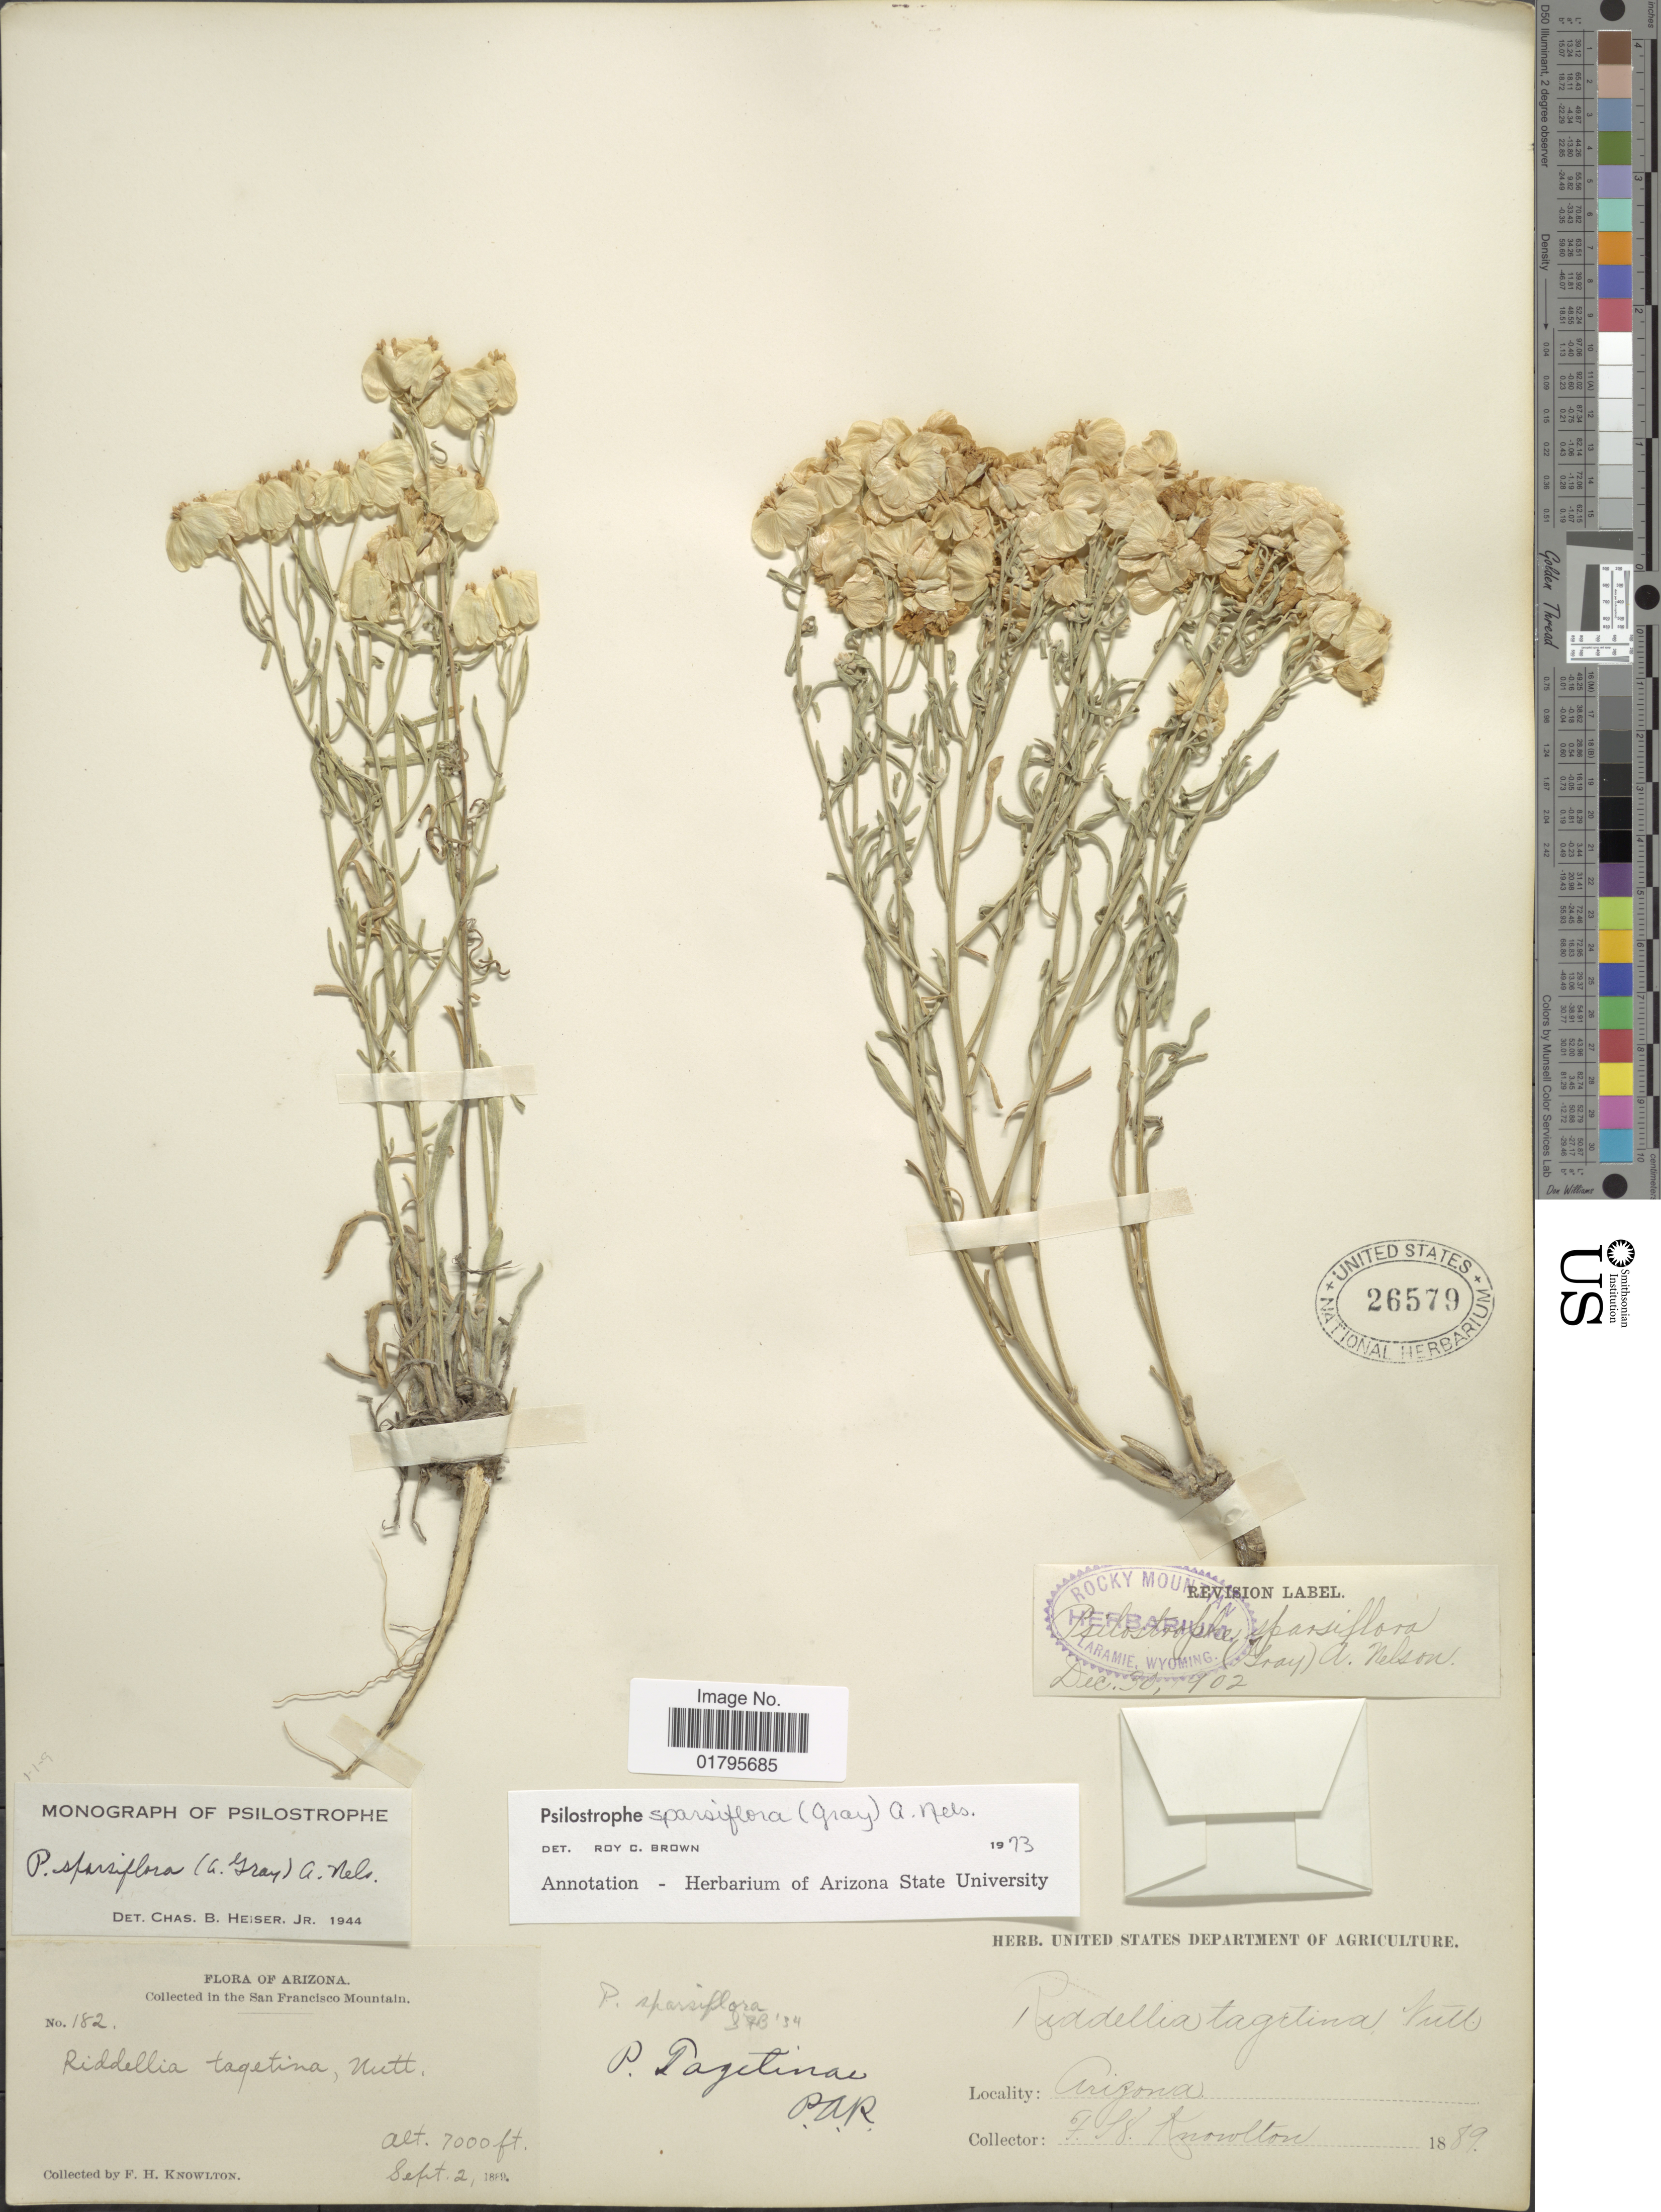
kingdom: Plantae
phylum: Tracheophyta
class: Magnoliopsida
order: Asterales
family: Asteraceae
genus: Psilostrophe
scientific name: Psilostrophe sparsiflora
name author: (A. Gray) A. Nelson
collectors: F. H. Knowlton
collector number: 182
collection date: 1889-09-02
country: United States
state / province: Arizona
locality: San Francisco Mountain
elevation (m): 2134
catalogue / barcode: US 26579